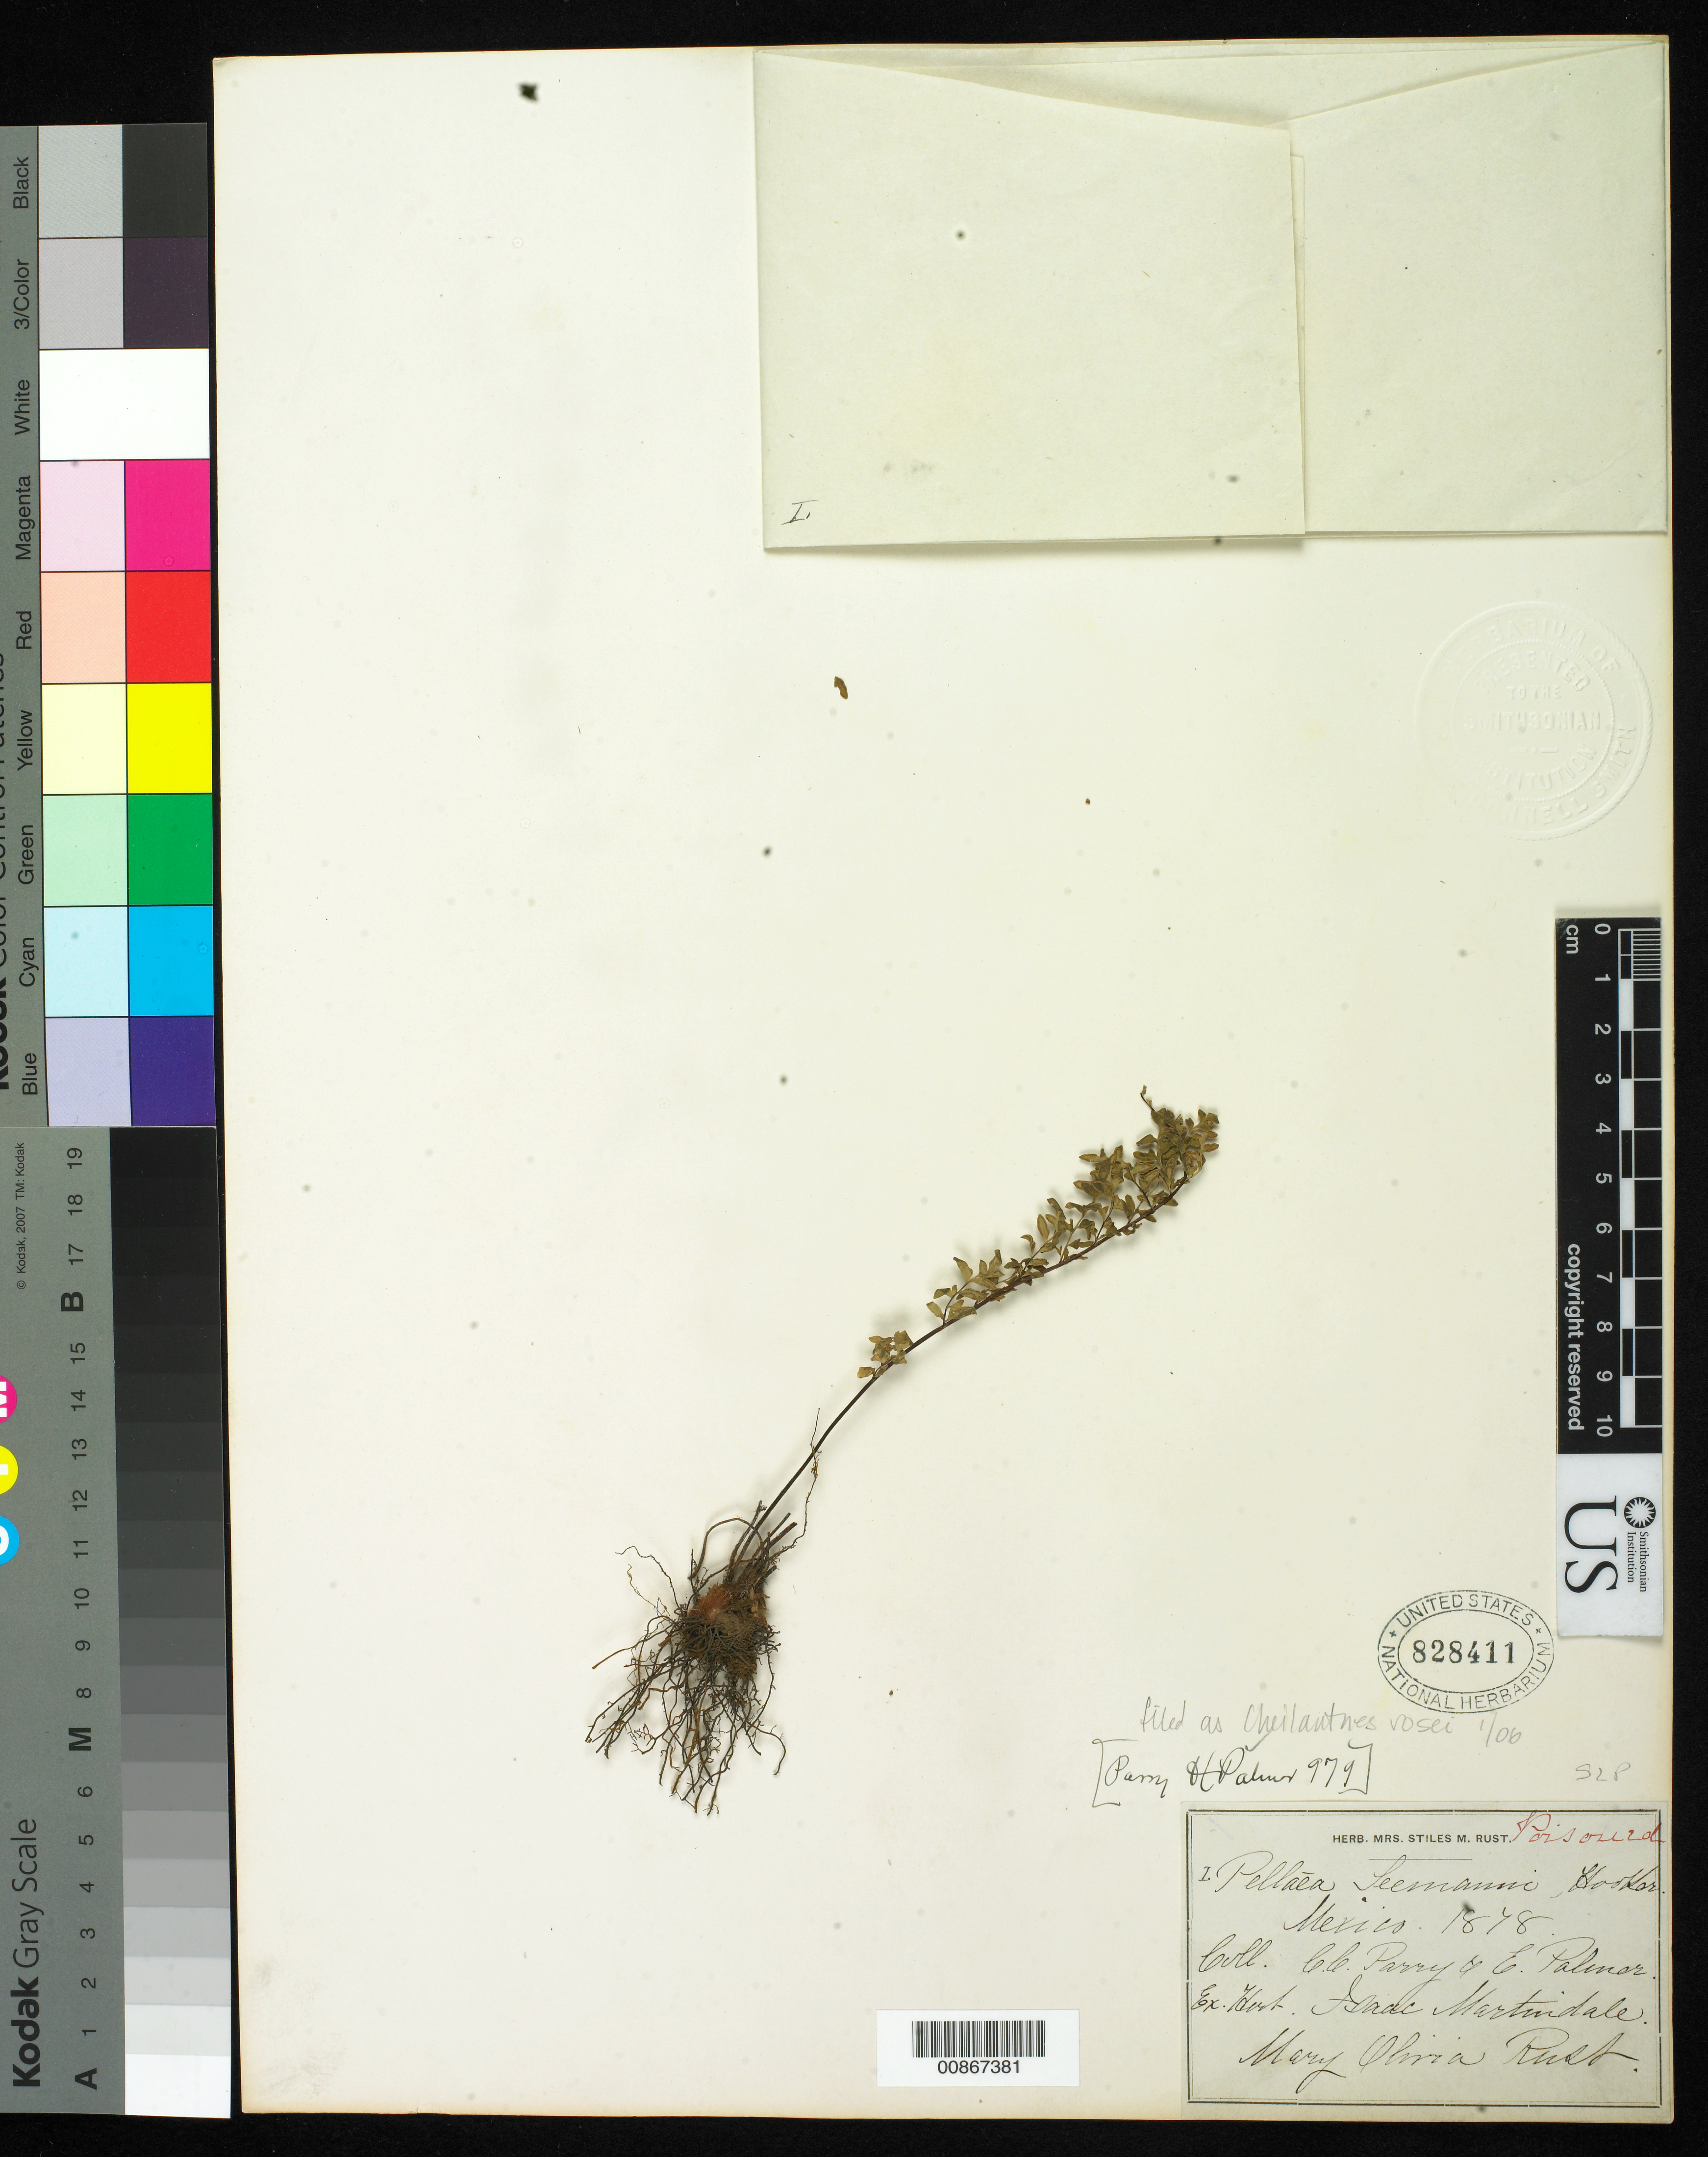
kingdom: Plantae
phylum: Tracheophyta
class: Polypodiopsida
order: Polypodiales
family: Pteridaceae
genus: Notholaena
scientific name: Notholaena rosei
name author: Maxon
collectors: C. C. Parry & E. Palmer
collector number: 979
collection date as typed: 1878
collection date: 1878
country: Mexico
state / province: San Luis Potosí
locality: San Luis Potosí.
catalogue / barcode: US 828411